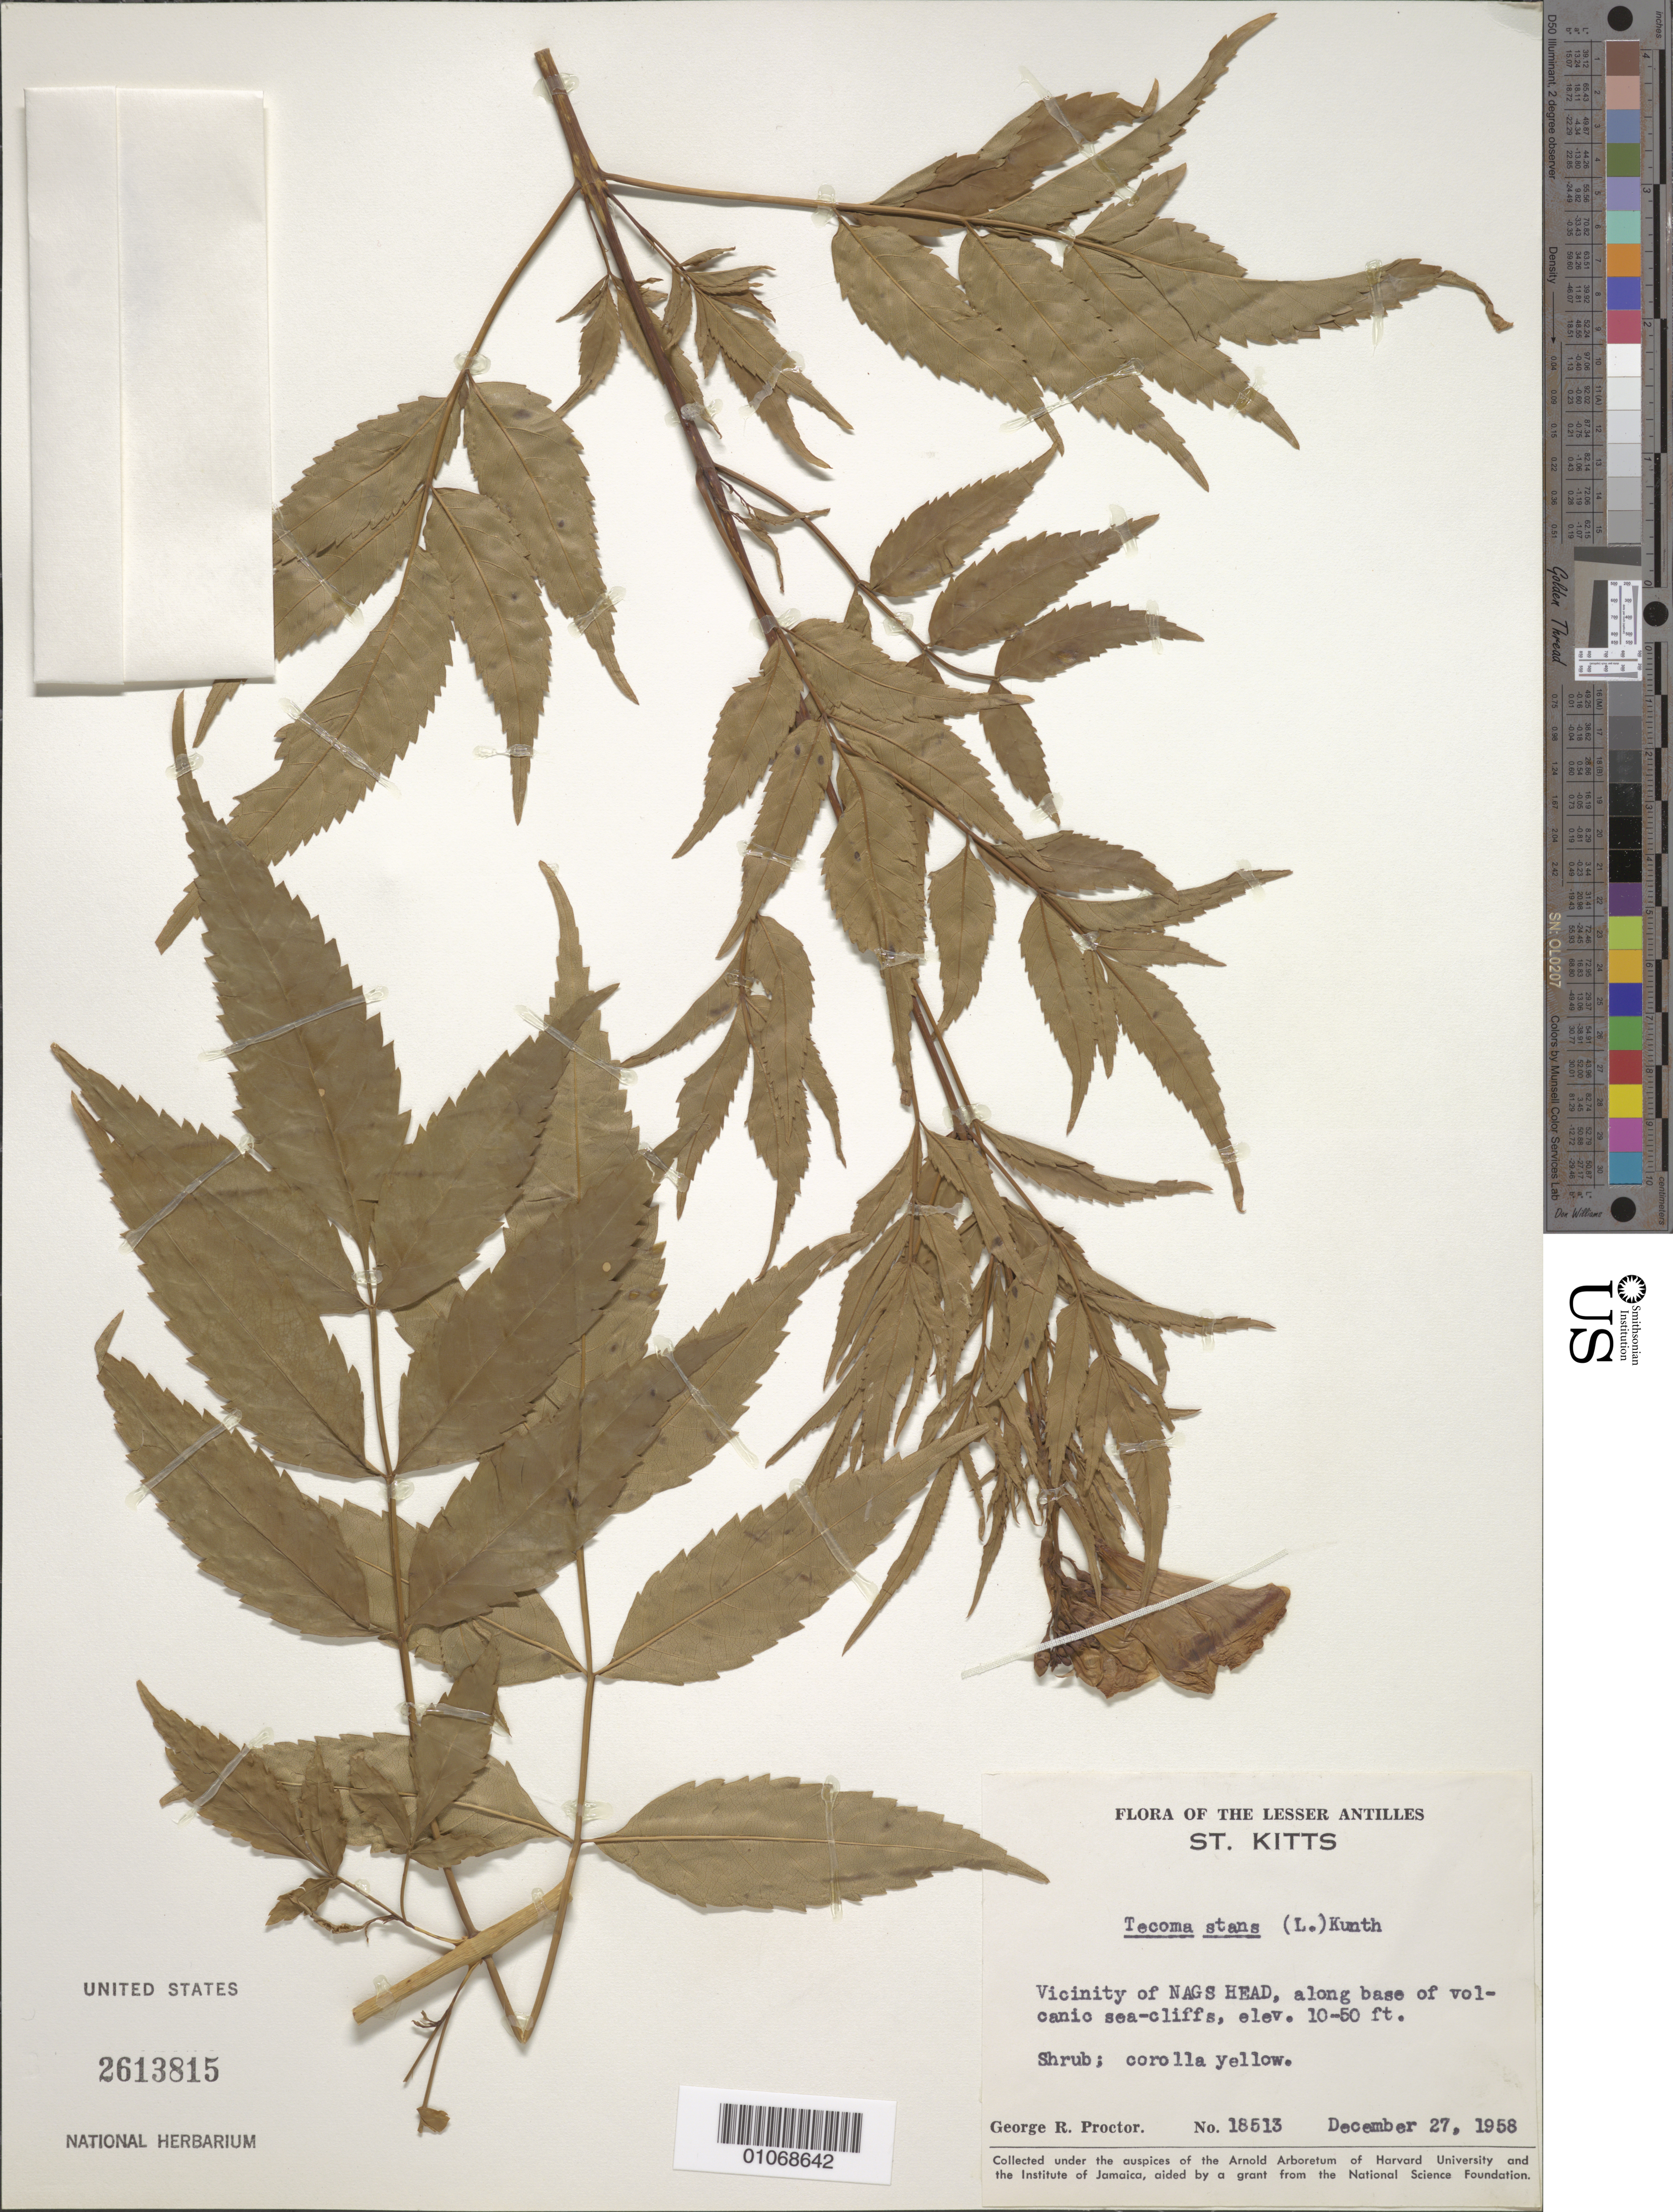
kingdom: Plantae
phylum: Tracheophyta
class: Magnoliopsida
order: Lamiales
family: Bignoniaceae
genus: Tecoma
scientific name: Tecoma stans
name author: (L.) Juss. ex Kunth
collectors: G. R. Proctor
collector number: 18513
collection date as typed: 27 Dec 1958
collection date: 1958-12-27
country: St. Christopher-Nevis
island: St. Christopher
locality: Vicinity of Nags Head, along base of volcanic sea-cliffs.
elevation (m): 3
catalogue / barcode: US 2613815